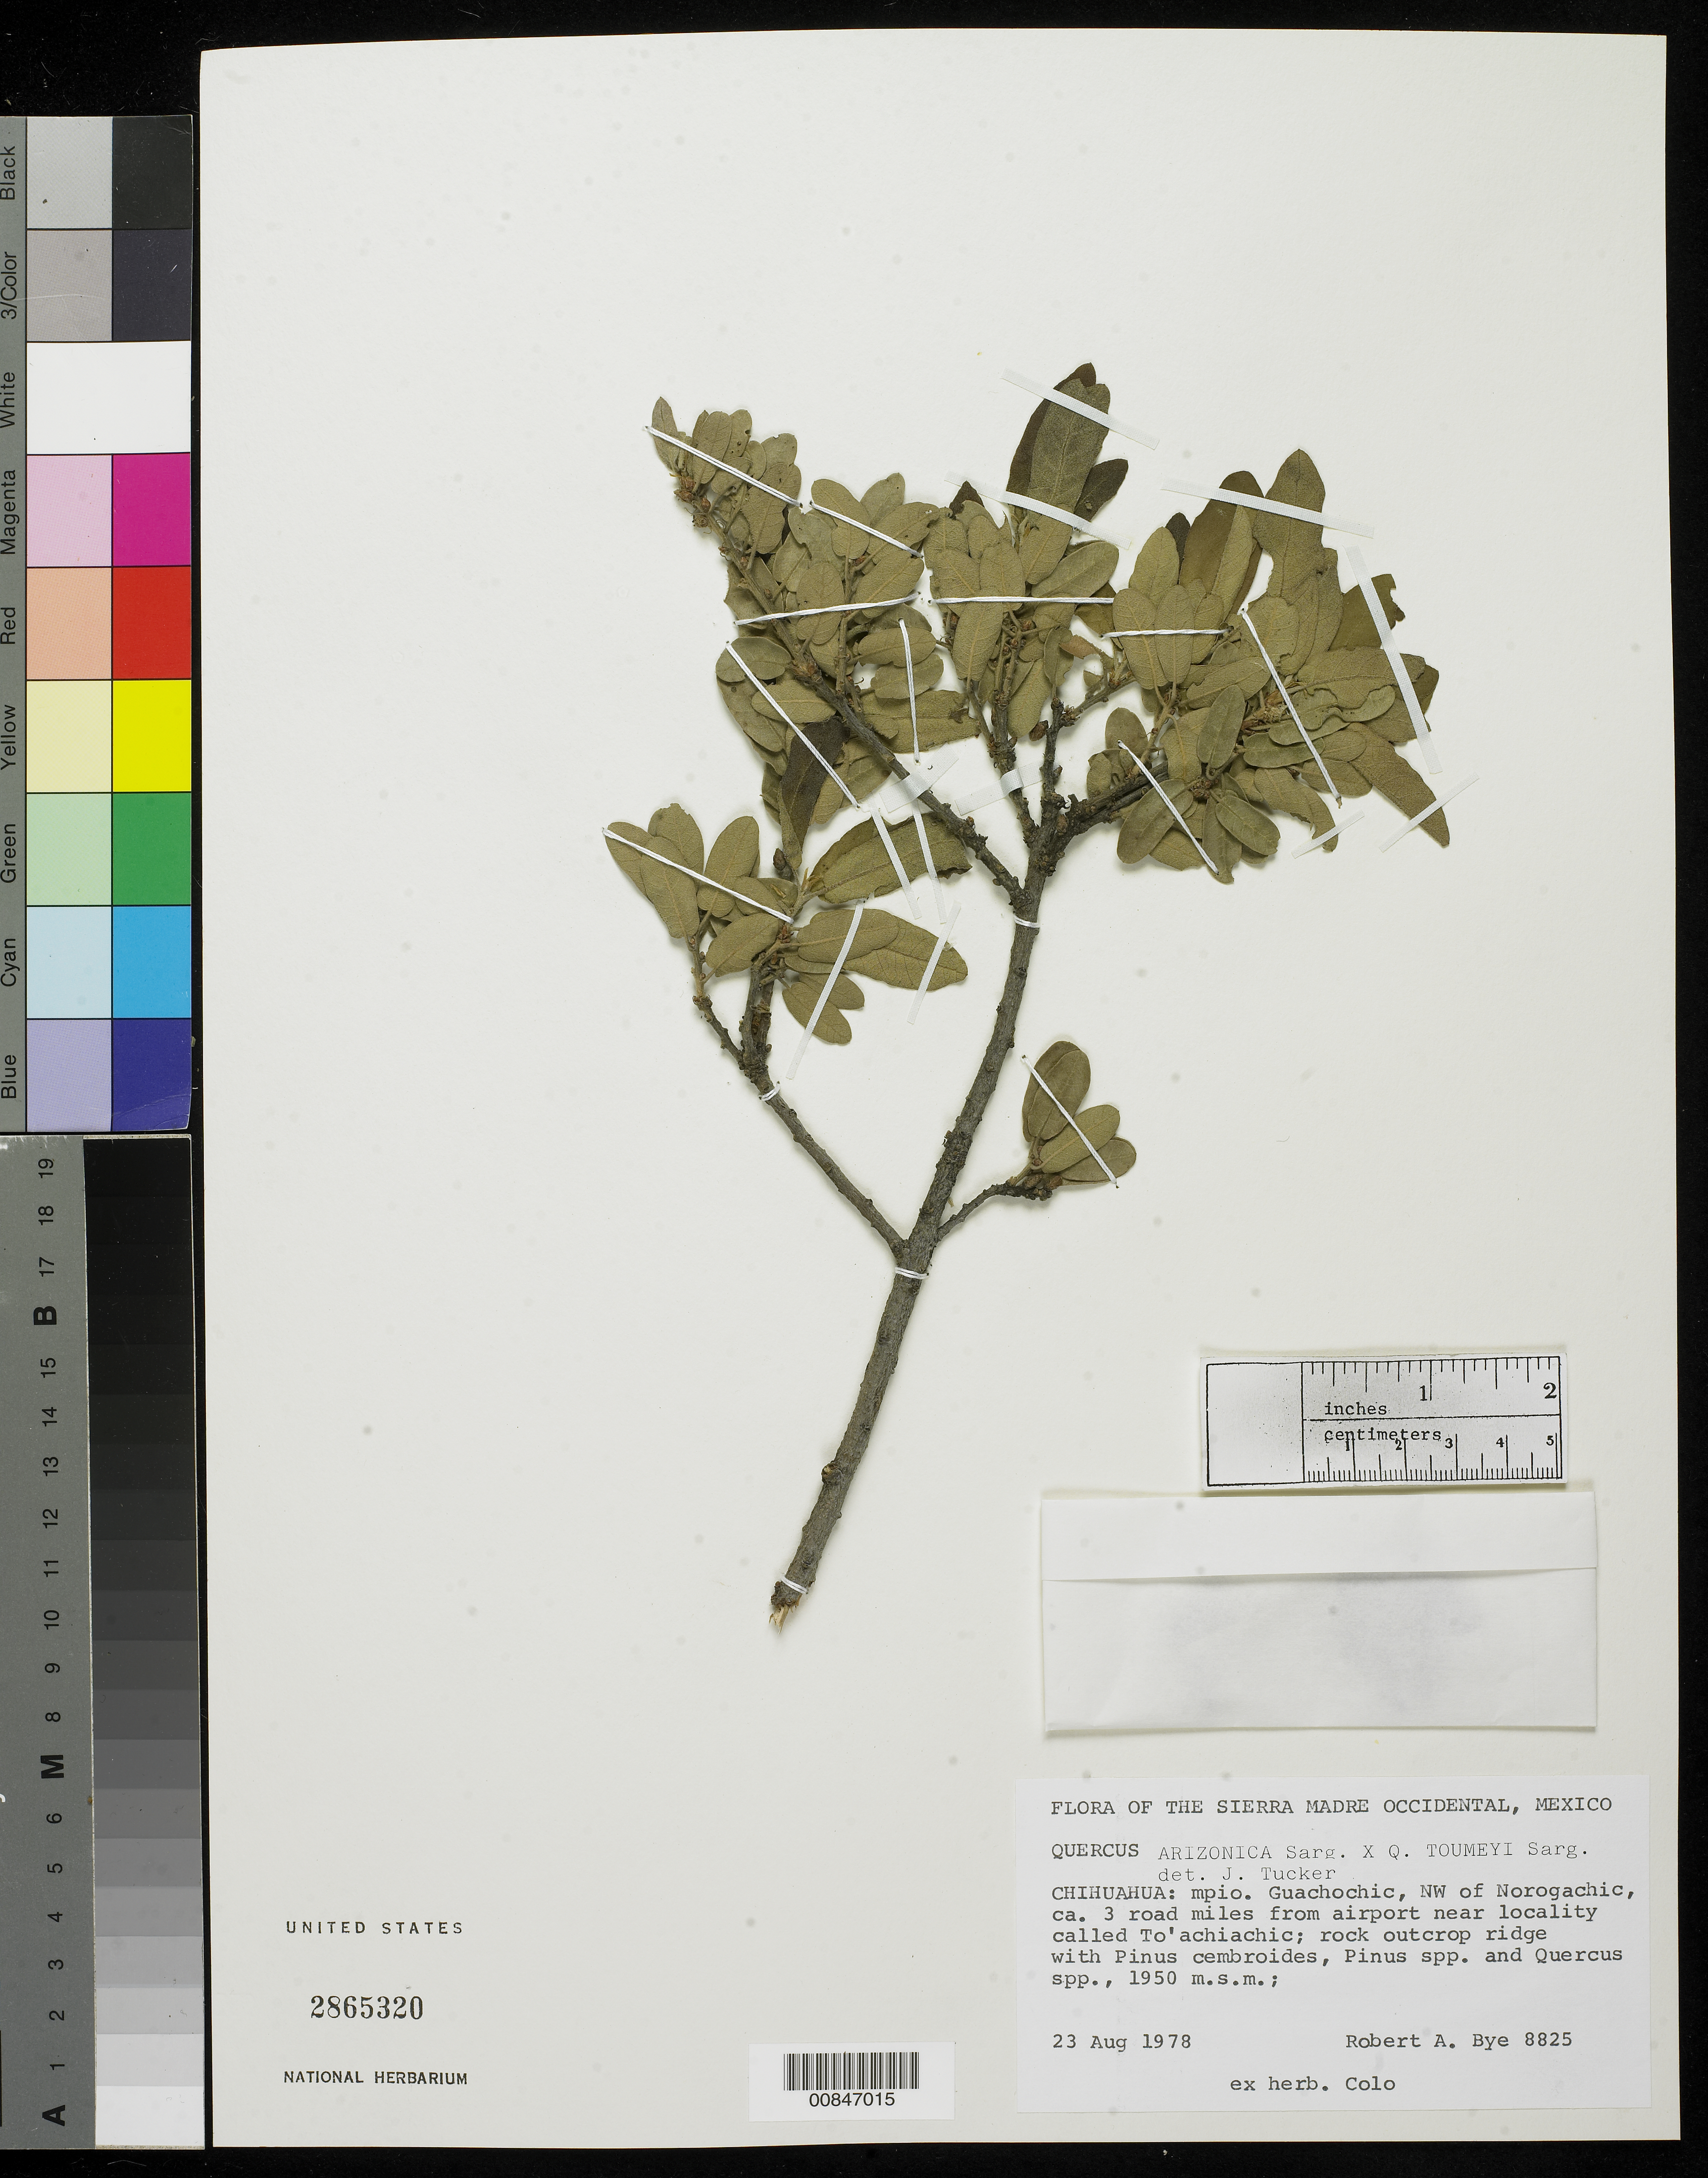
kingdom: Plantae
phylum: Tracheophyta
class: Magnoliopsida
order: Fagales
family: Fagaceae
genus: Quercus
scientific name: Quercus arizonica x Q. toumeyi Sarg.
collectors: R. A. Bye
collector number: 8825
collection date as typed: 23 Aug 1978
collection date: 1978-08-23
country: Mexico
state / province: Chihuahua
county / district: Guachochi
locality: NW of Norogachic, ca. 3 road miles from airport near locality called To'achiachic.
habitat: Rock outcrop ridge with Pinus cembroides, Pinus spp. and Quercus spp.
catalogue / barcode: US 2865320